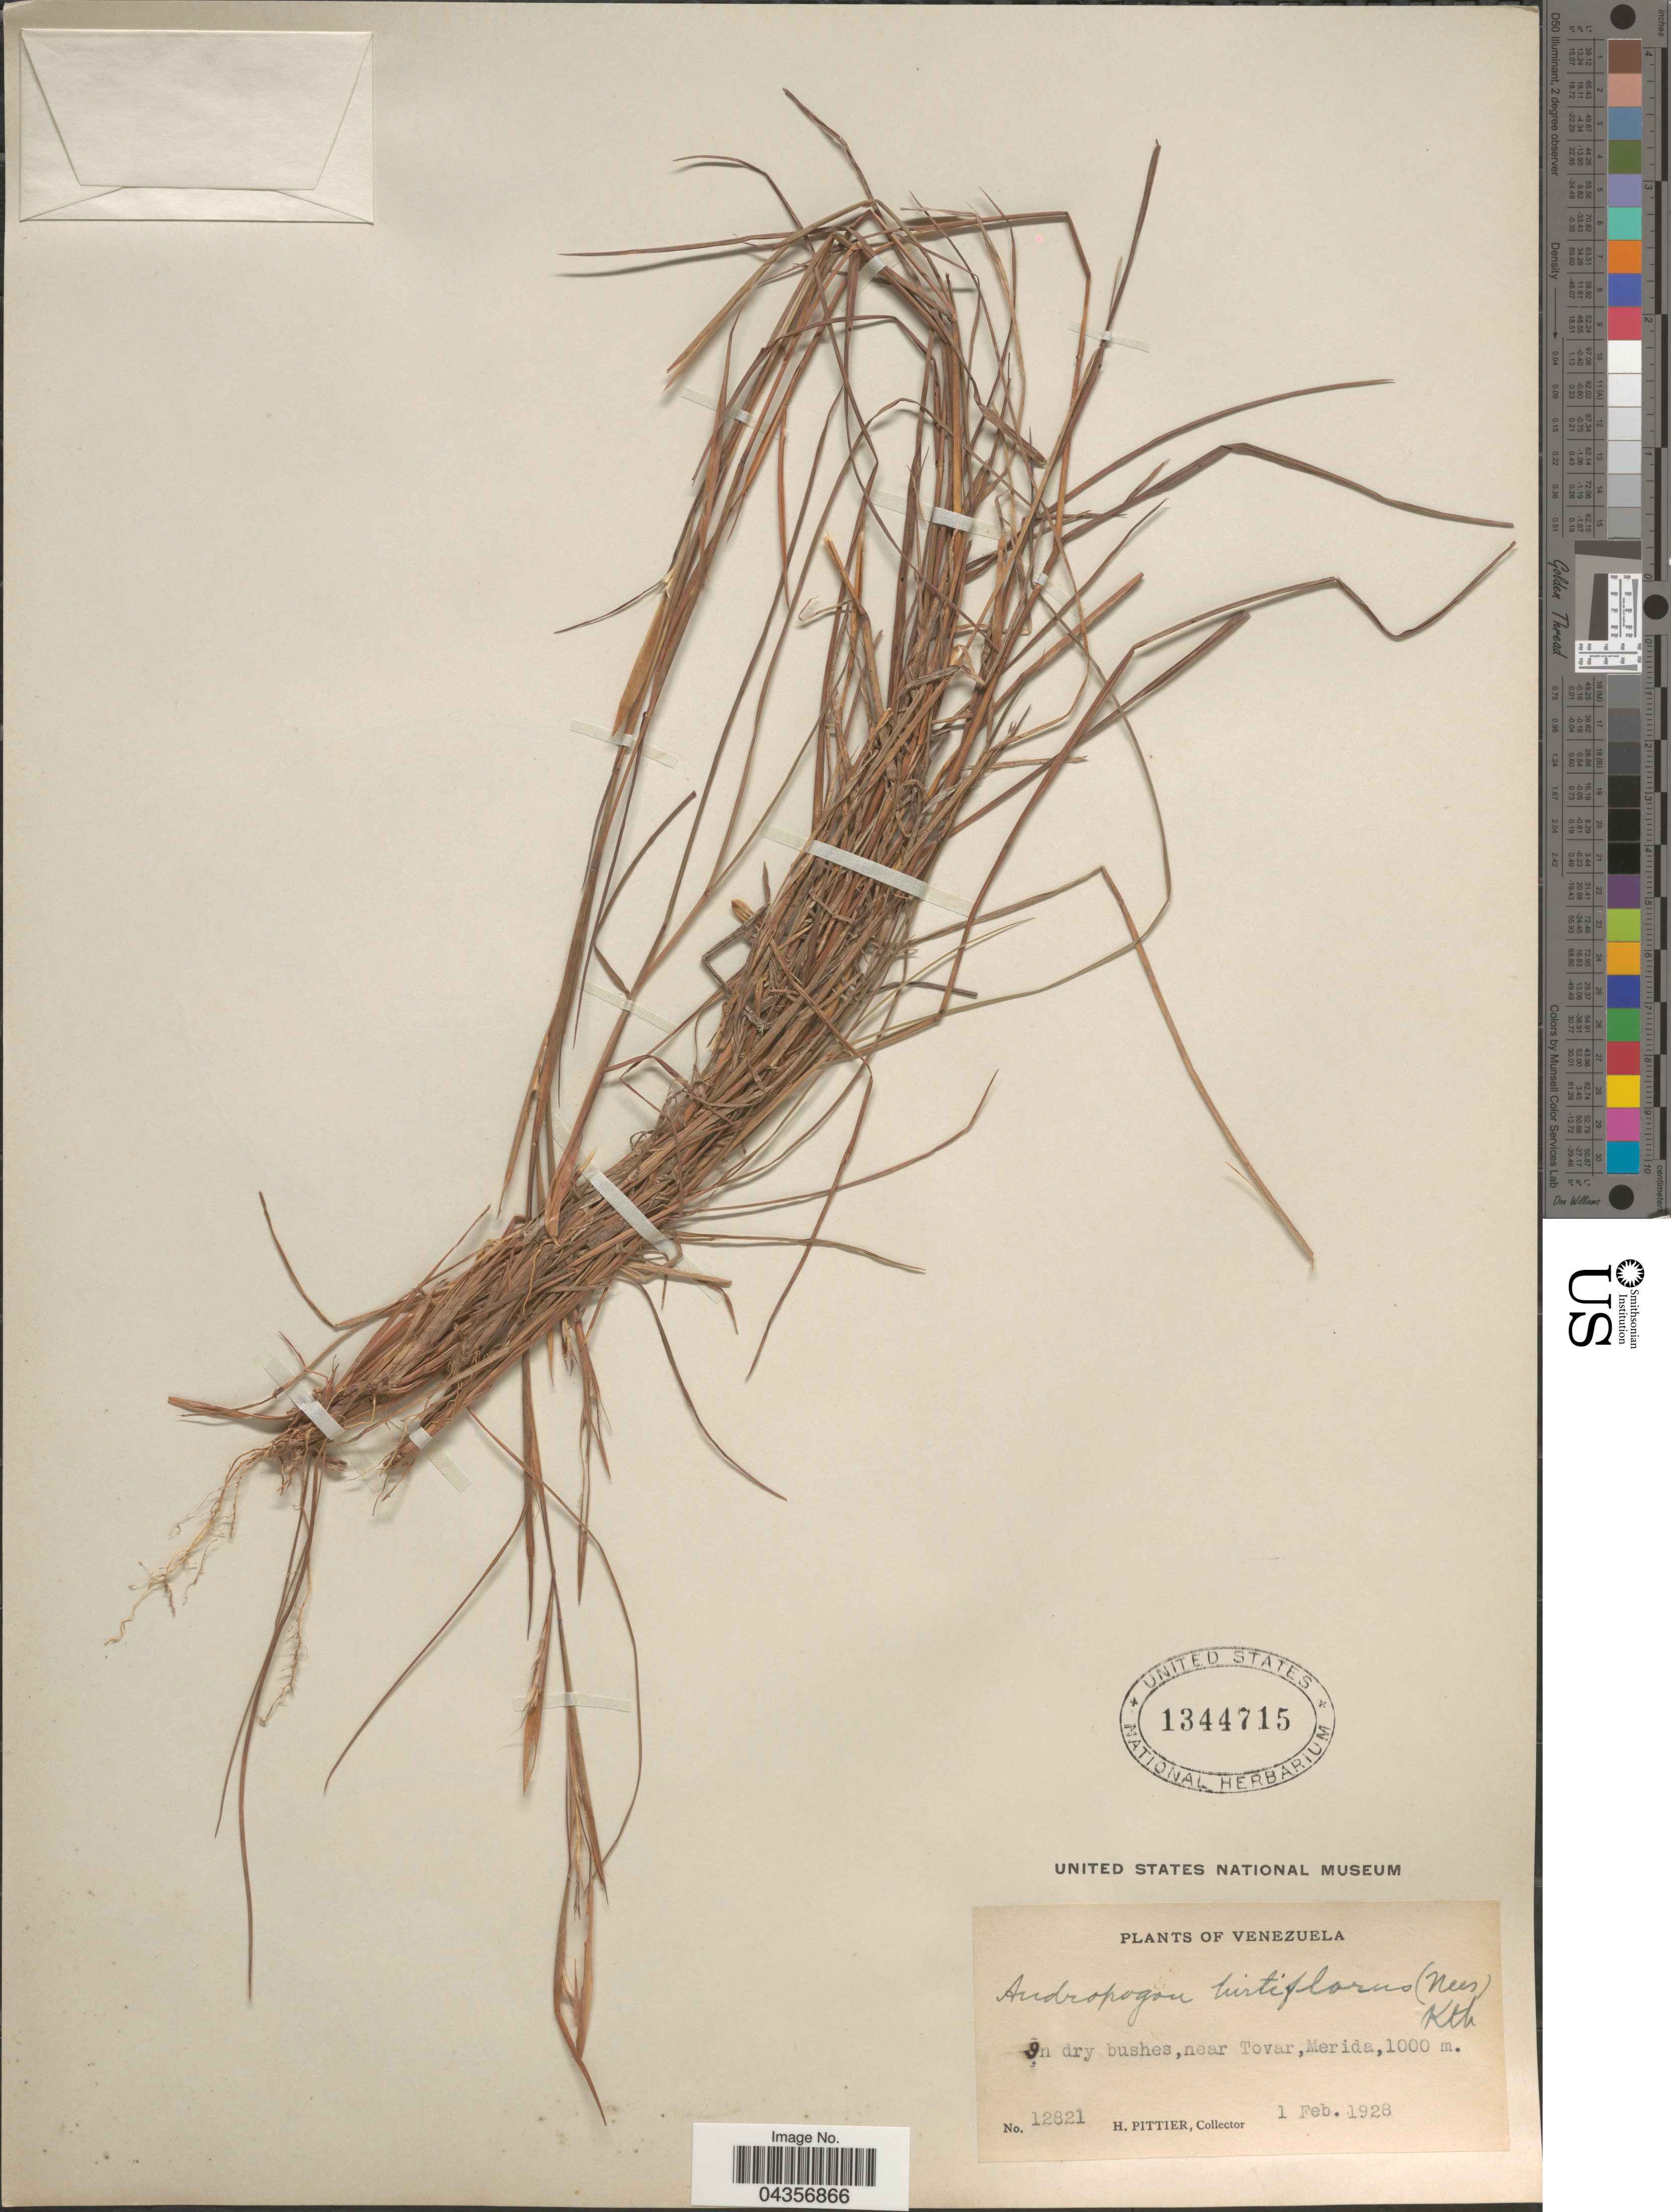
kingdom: Plantae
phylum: Tracheophyta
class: Liliopsida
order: Poales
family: Poaceae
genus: Schizachyrium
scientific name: Schizachyrium sanguineum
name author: (Retz.) Alston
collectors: H. F. Pittier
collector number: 12821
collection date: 1928-02-01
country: Venezuela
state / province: Merida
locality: Near Tovar.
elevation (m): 1000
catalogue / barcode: US 1344715